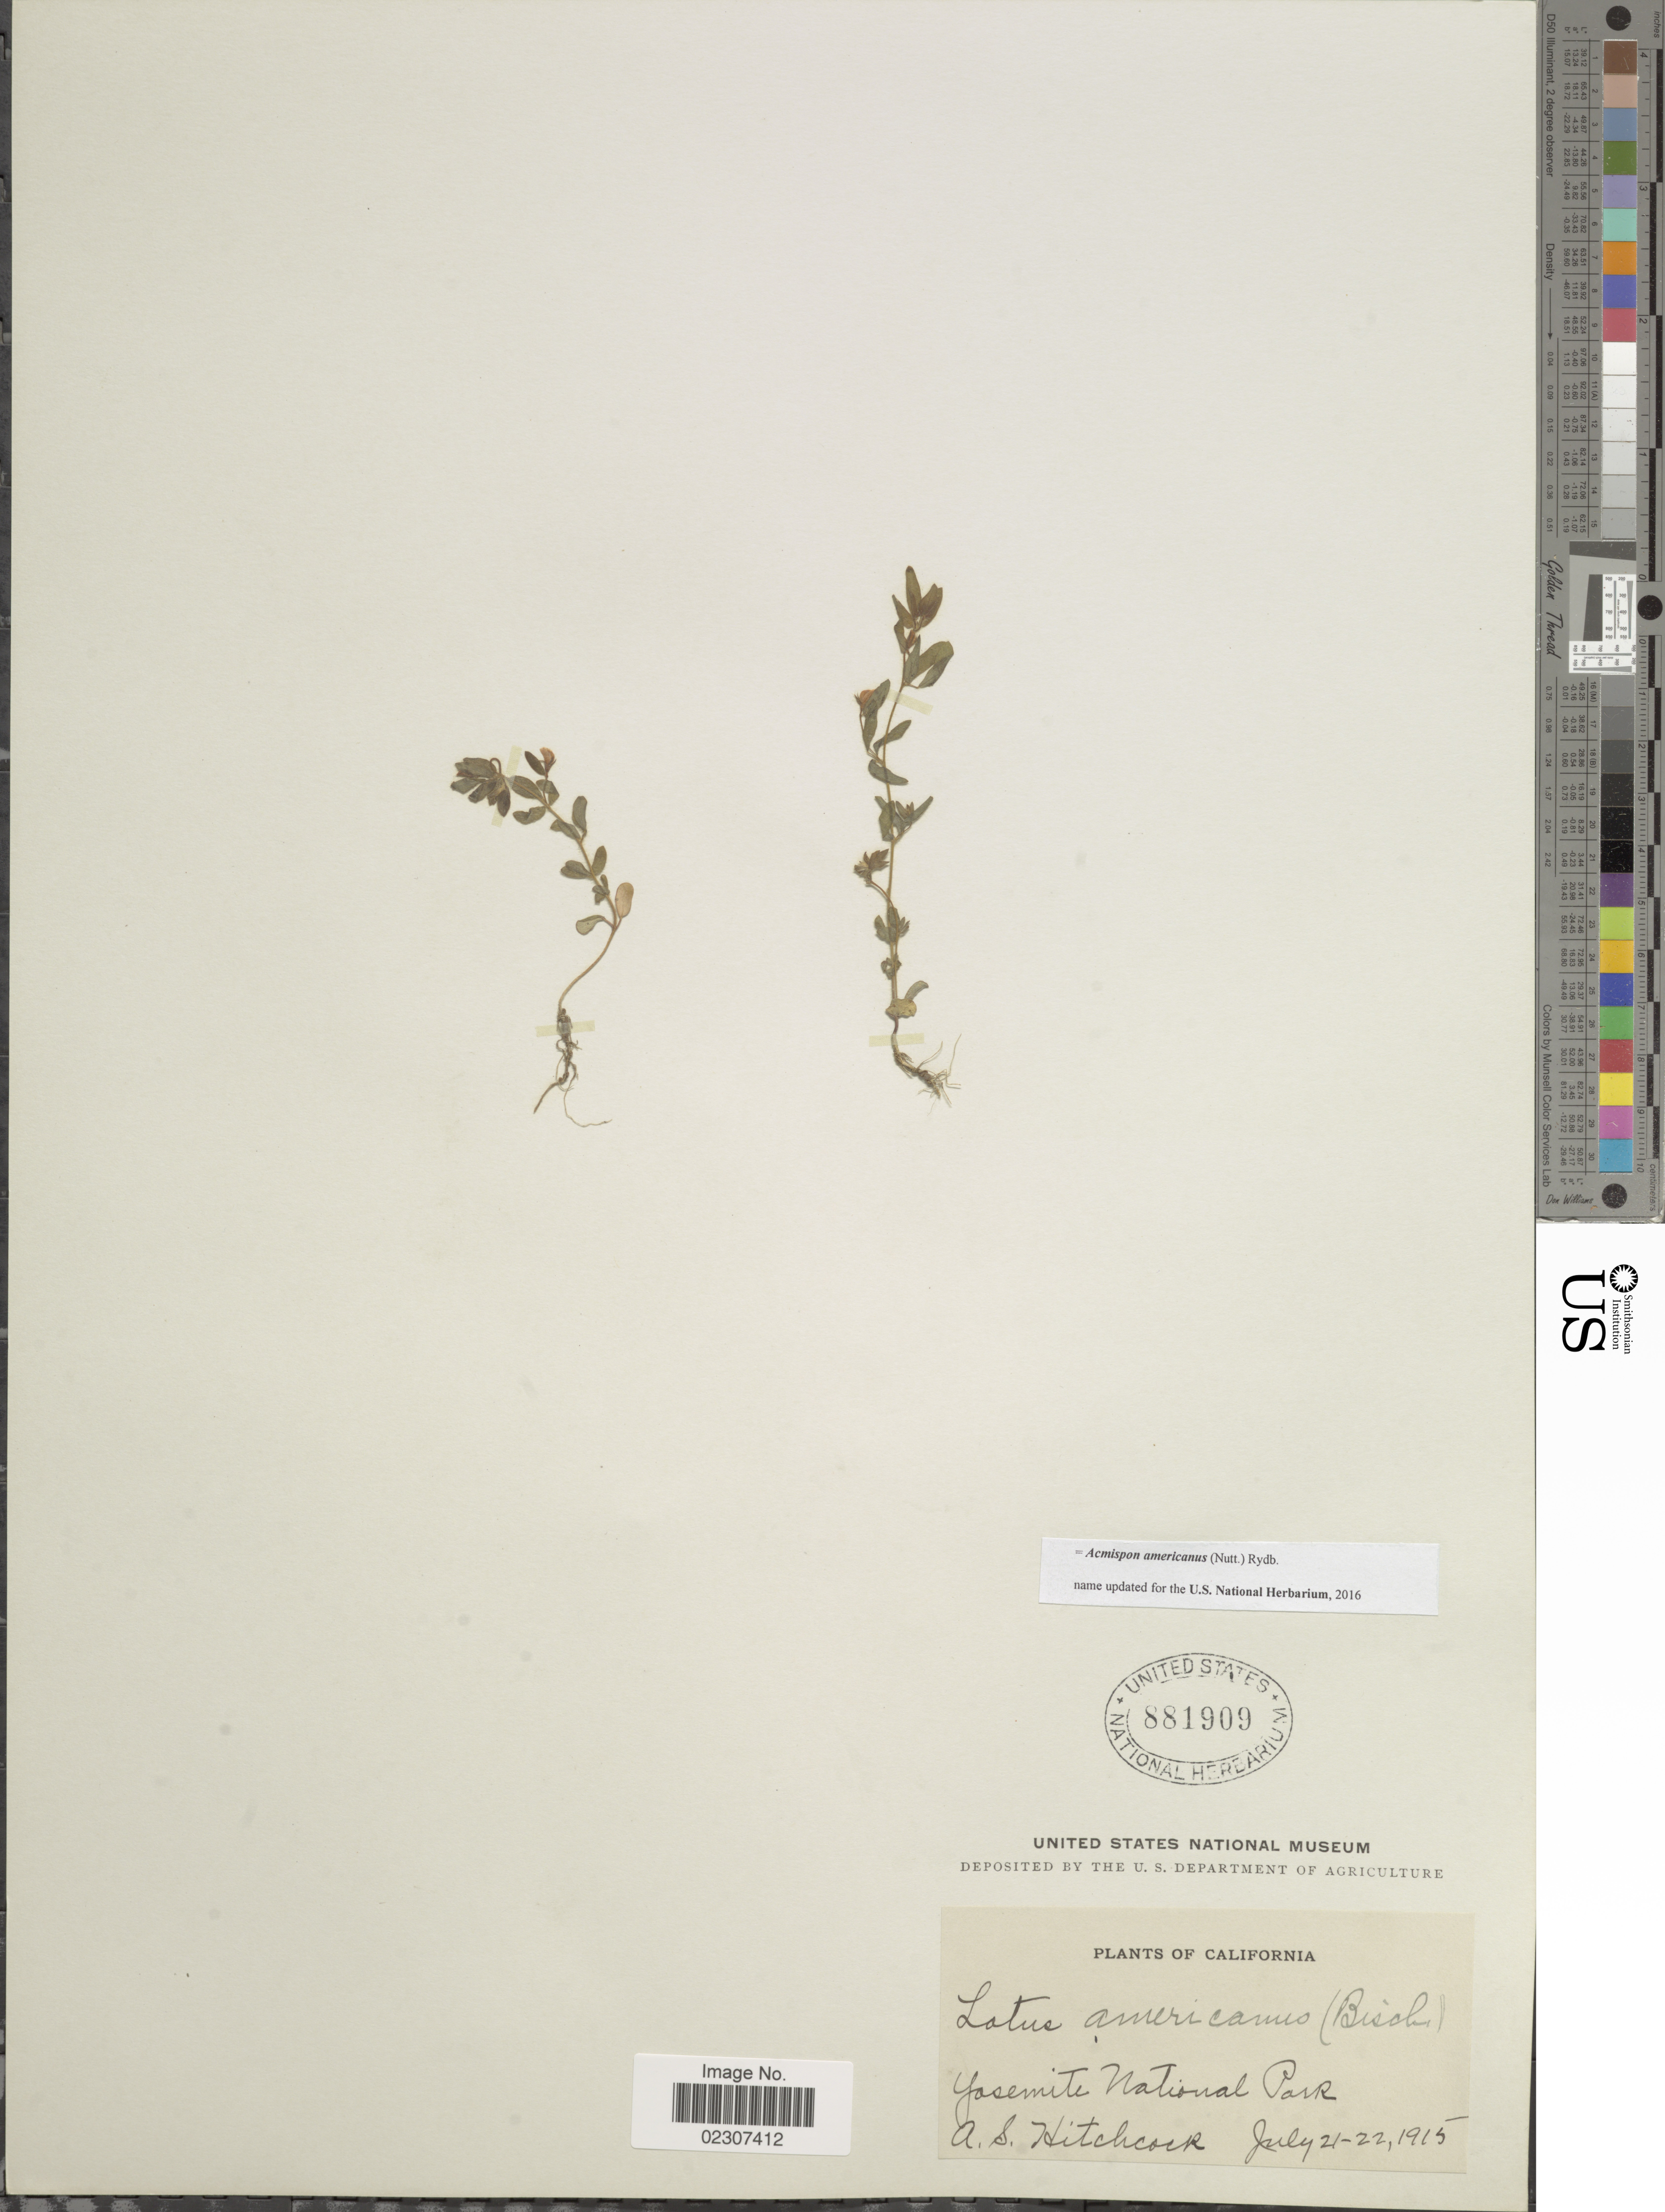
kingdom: Plantae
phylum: Tracheophyta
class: Magnoliopsida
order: Fabales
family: Fabaceae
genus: Acmispon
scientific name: Acmispon americanus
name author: (Nutt.) Rydb.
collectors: A. S. Hitchcock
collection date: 1915-07-21/1915-07-22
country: United States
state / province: California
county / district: Mariposa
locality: California, Yosemite national Park.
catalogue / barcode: US 881909